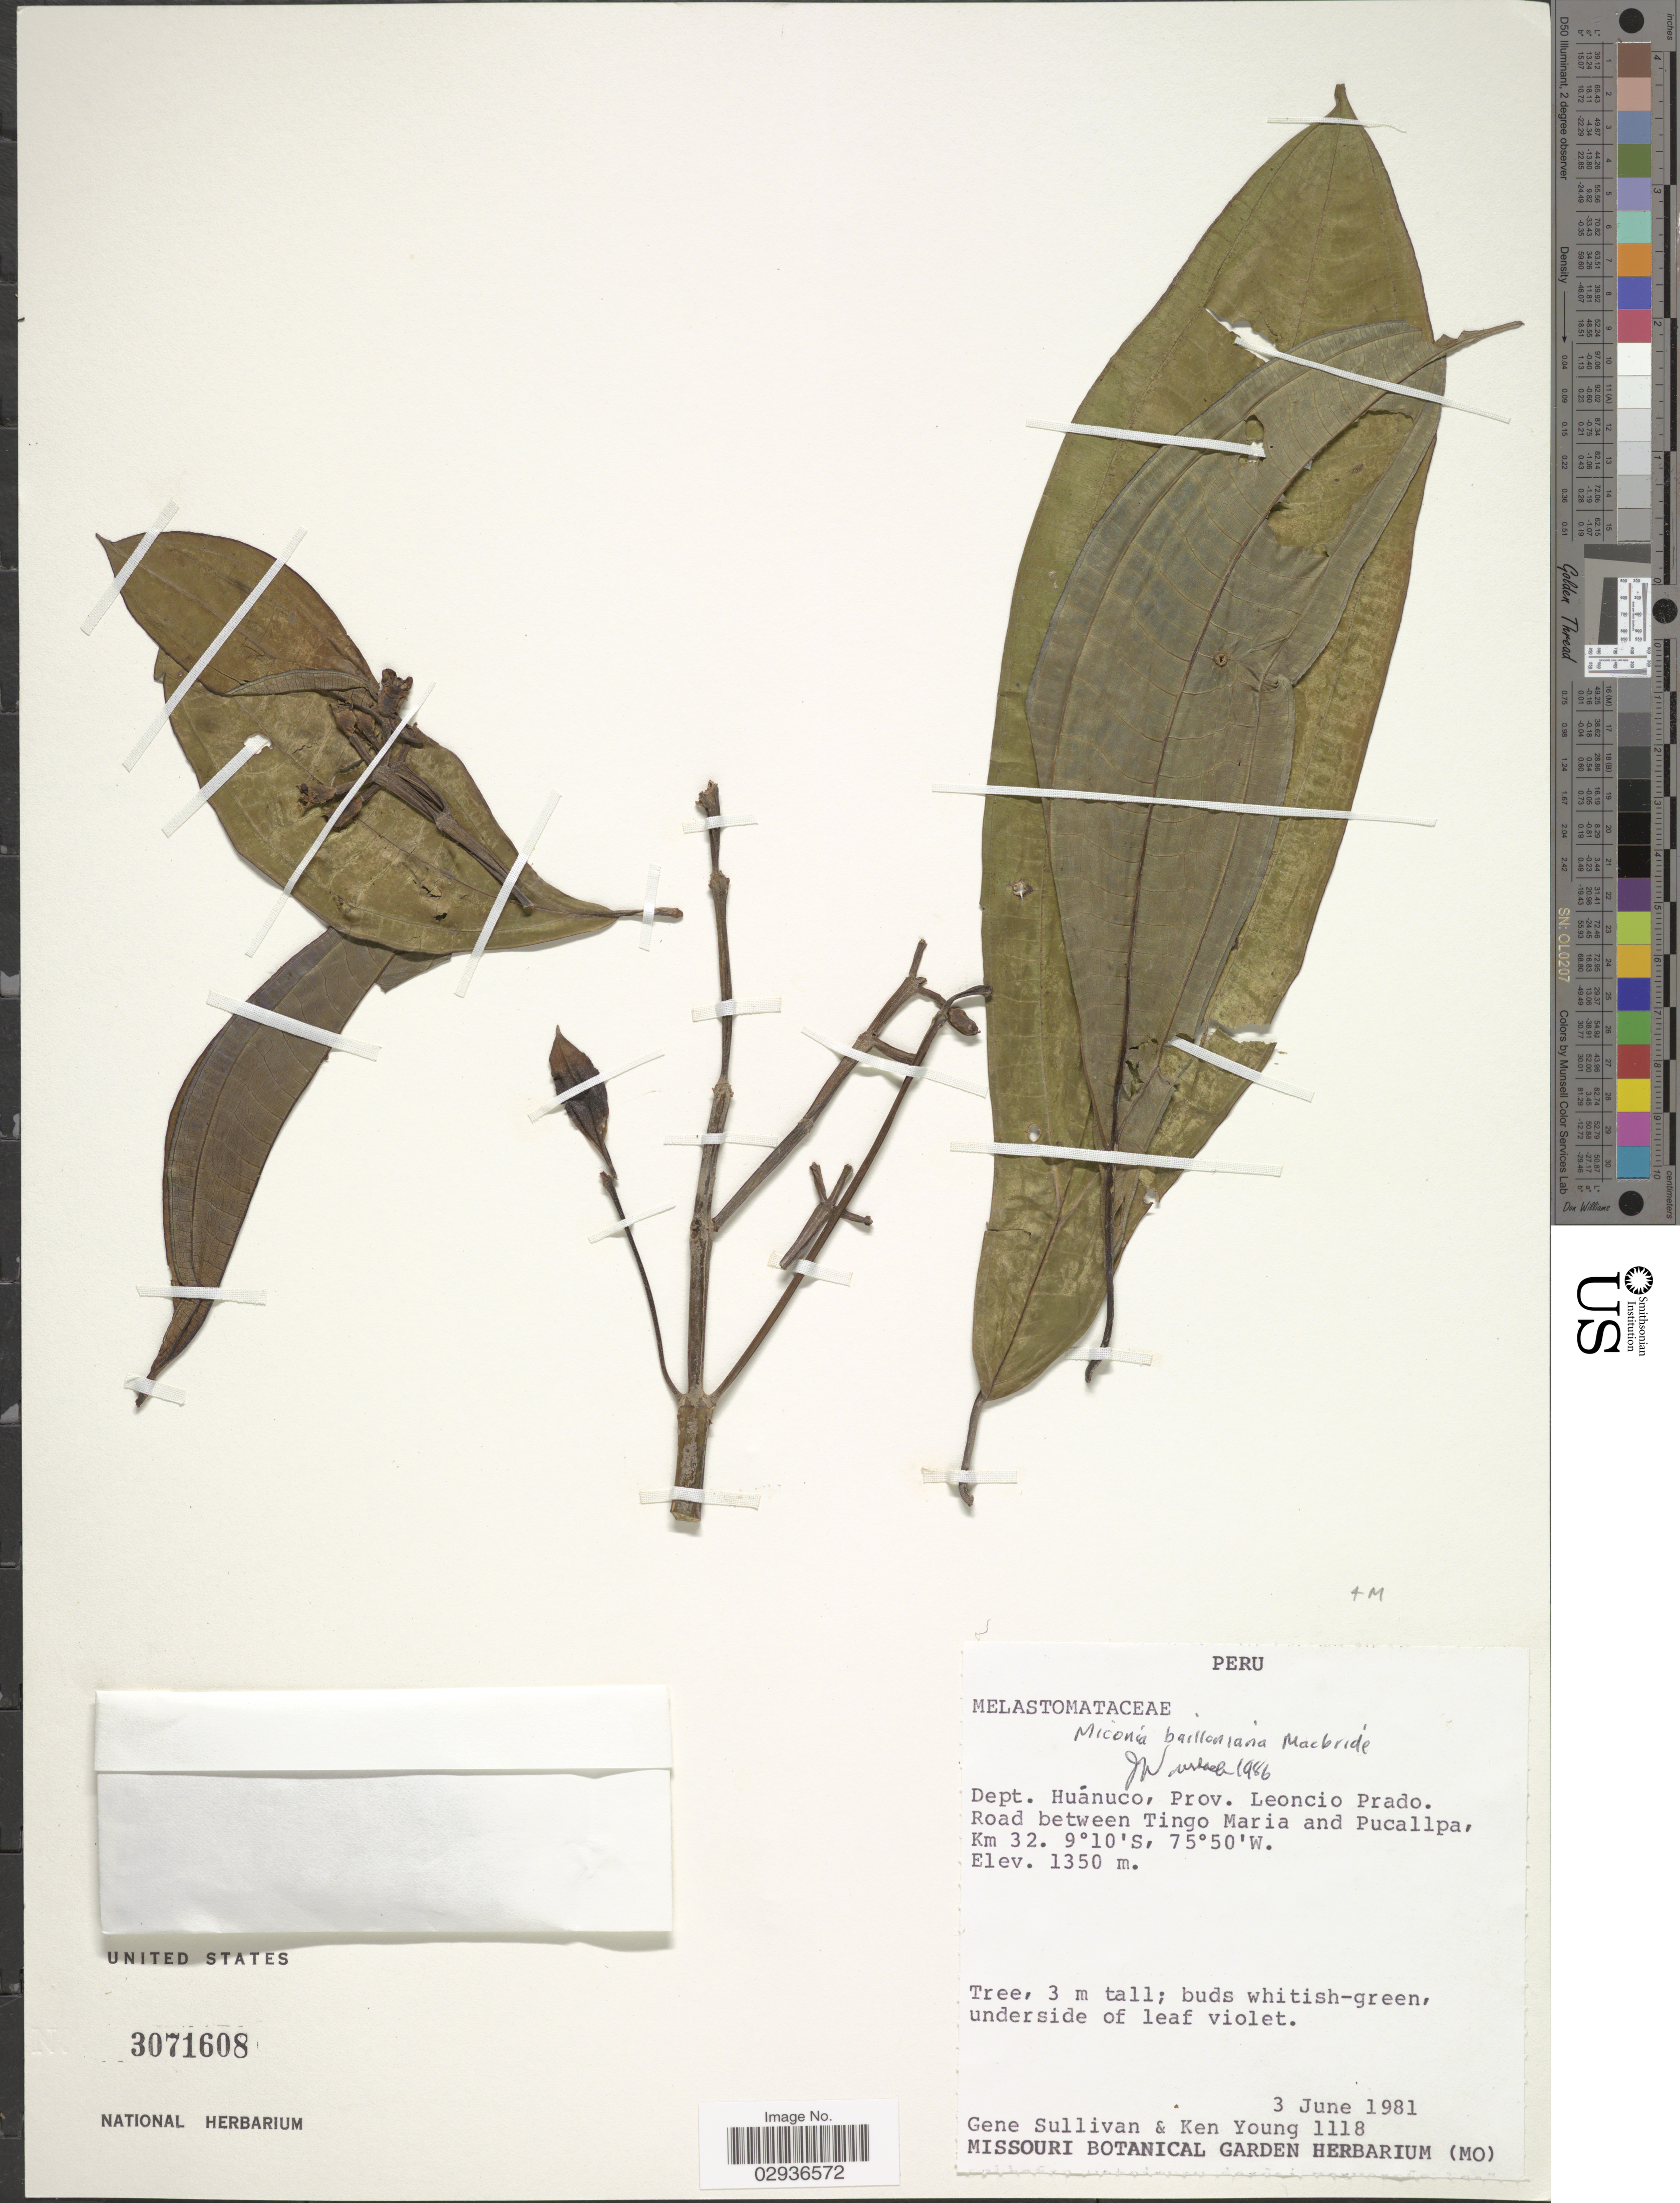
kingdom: Plantae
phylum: Tracheophyta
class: Magnoliopsida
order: Myrtales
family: Melastomataceae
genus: Miconia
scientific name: Miconia bailloniana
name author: J.F. Macbr.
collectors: G. Sullivan & K. Young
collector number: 1118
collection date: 1981-06-03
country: Peru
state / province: Huánuco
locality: Dept. Huánuco, Prov. Leoncio Prado. Road between Tingo Maria and Pucallpa, Km 32.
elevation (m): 1350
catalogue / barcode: US 3071608